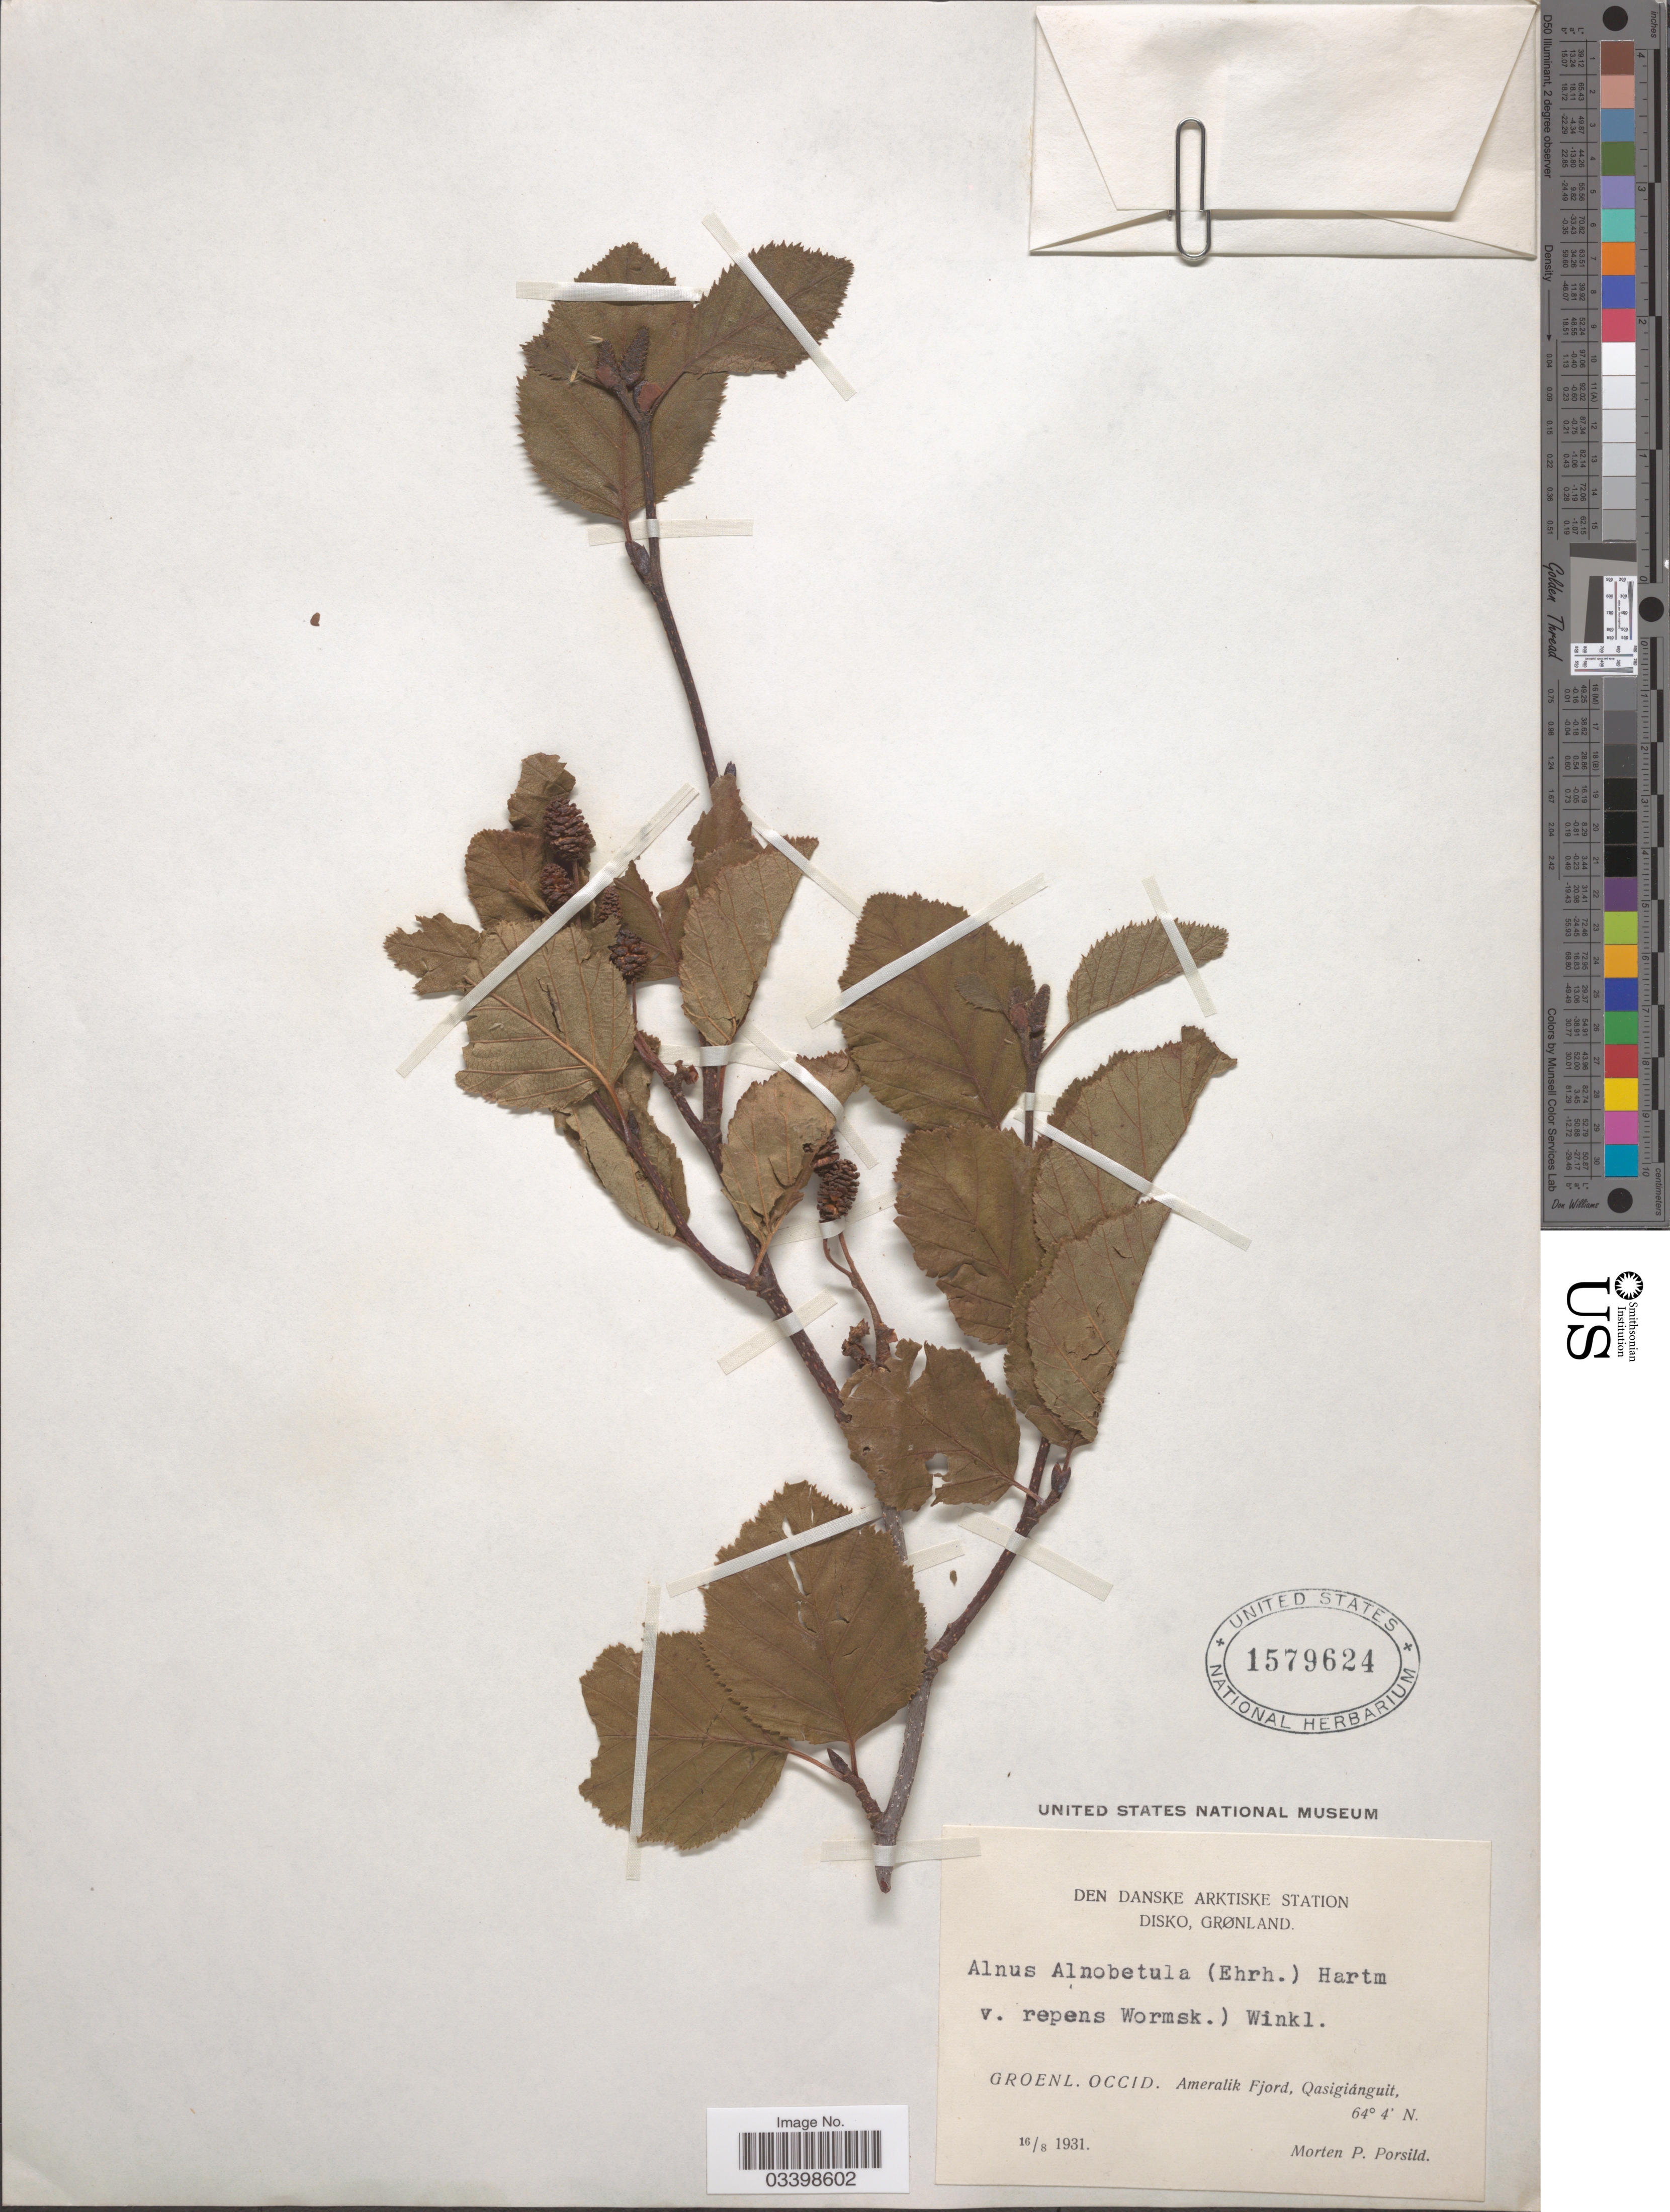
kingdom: Plantae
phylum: Tracheophyta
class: Magnoliopsida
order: Fagales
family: Betulaceae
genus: Alnus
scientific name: Alnus viridis subsp. crispa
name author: (Aiton) Turrill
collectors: M. P. Porsild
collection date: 1931-08-16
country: Greenland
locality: Den Danske Arktiske Station, Disko, Grønland. Groenl. Occid. Ameralik Fjord, Qasigiánguit.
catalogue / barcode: US 1579624